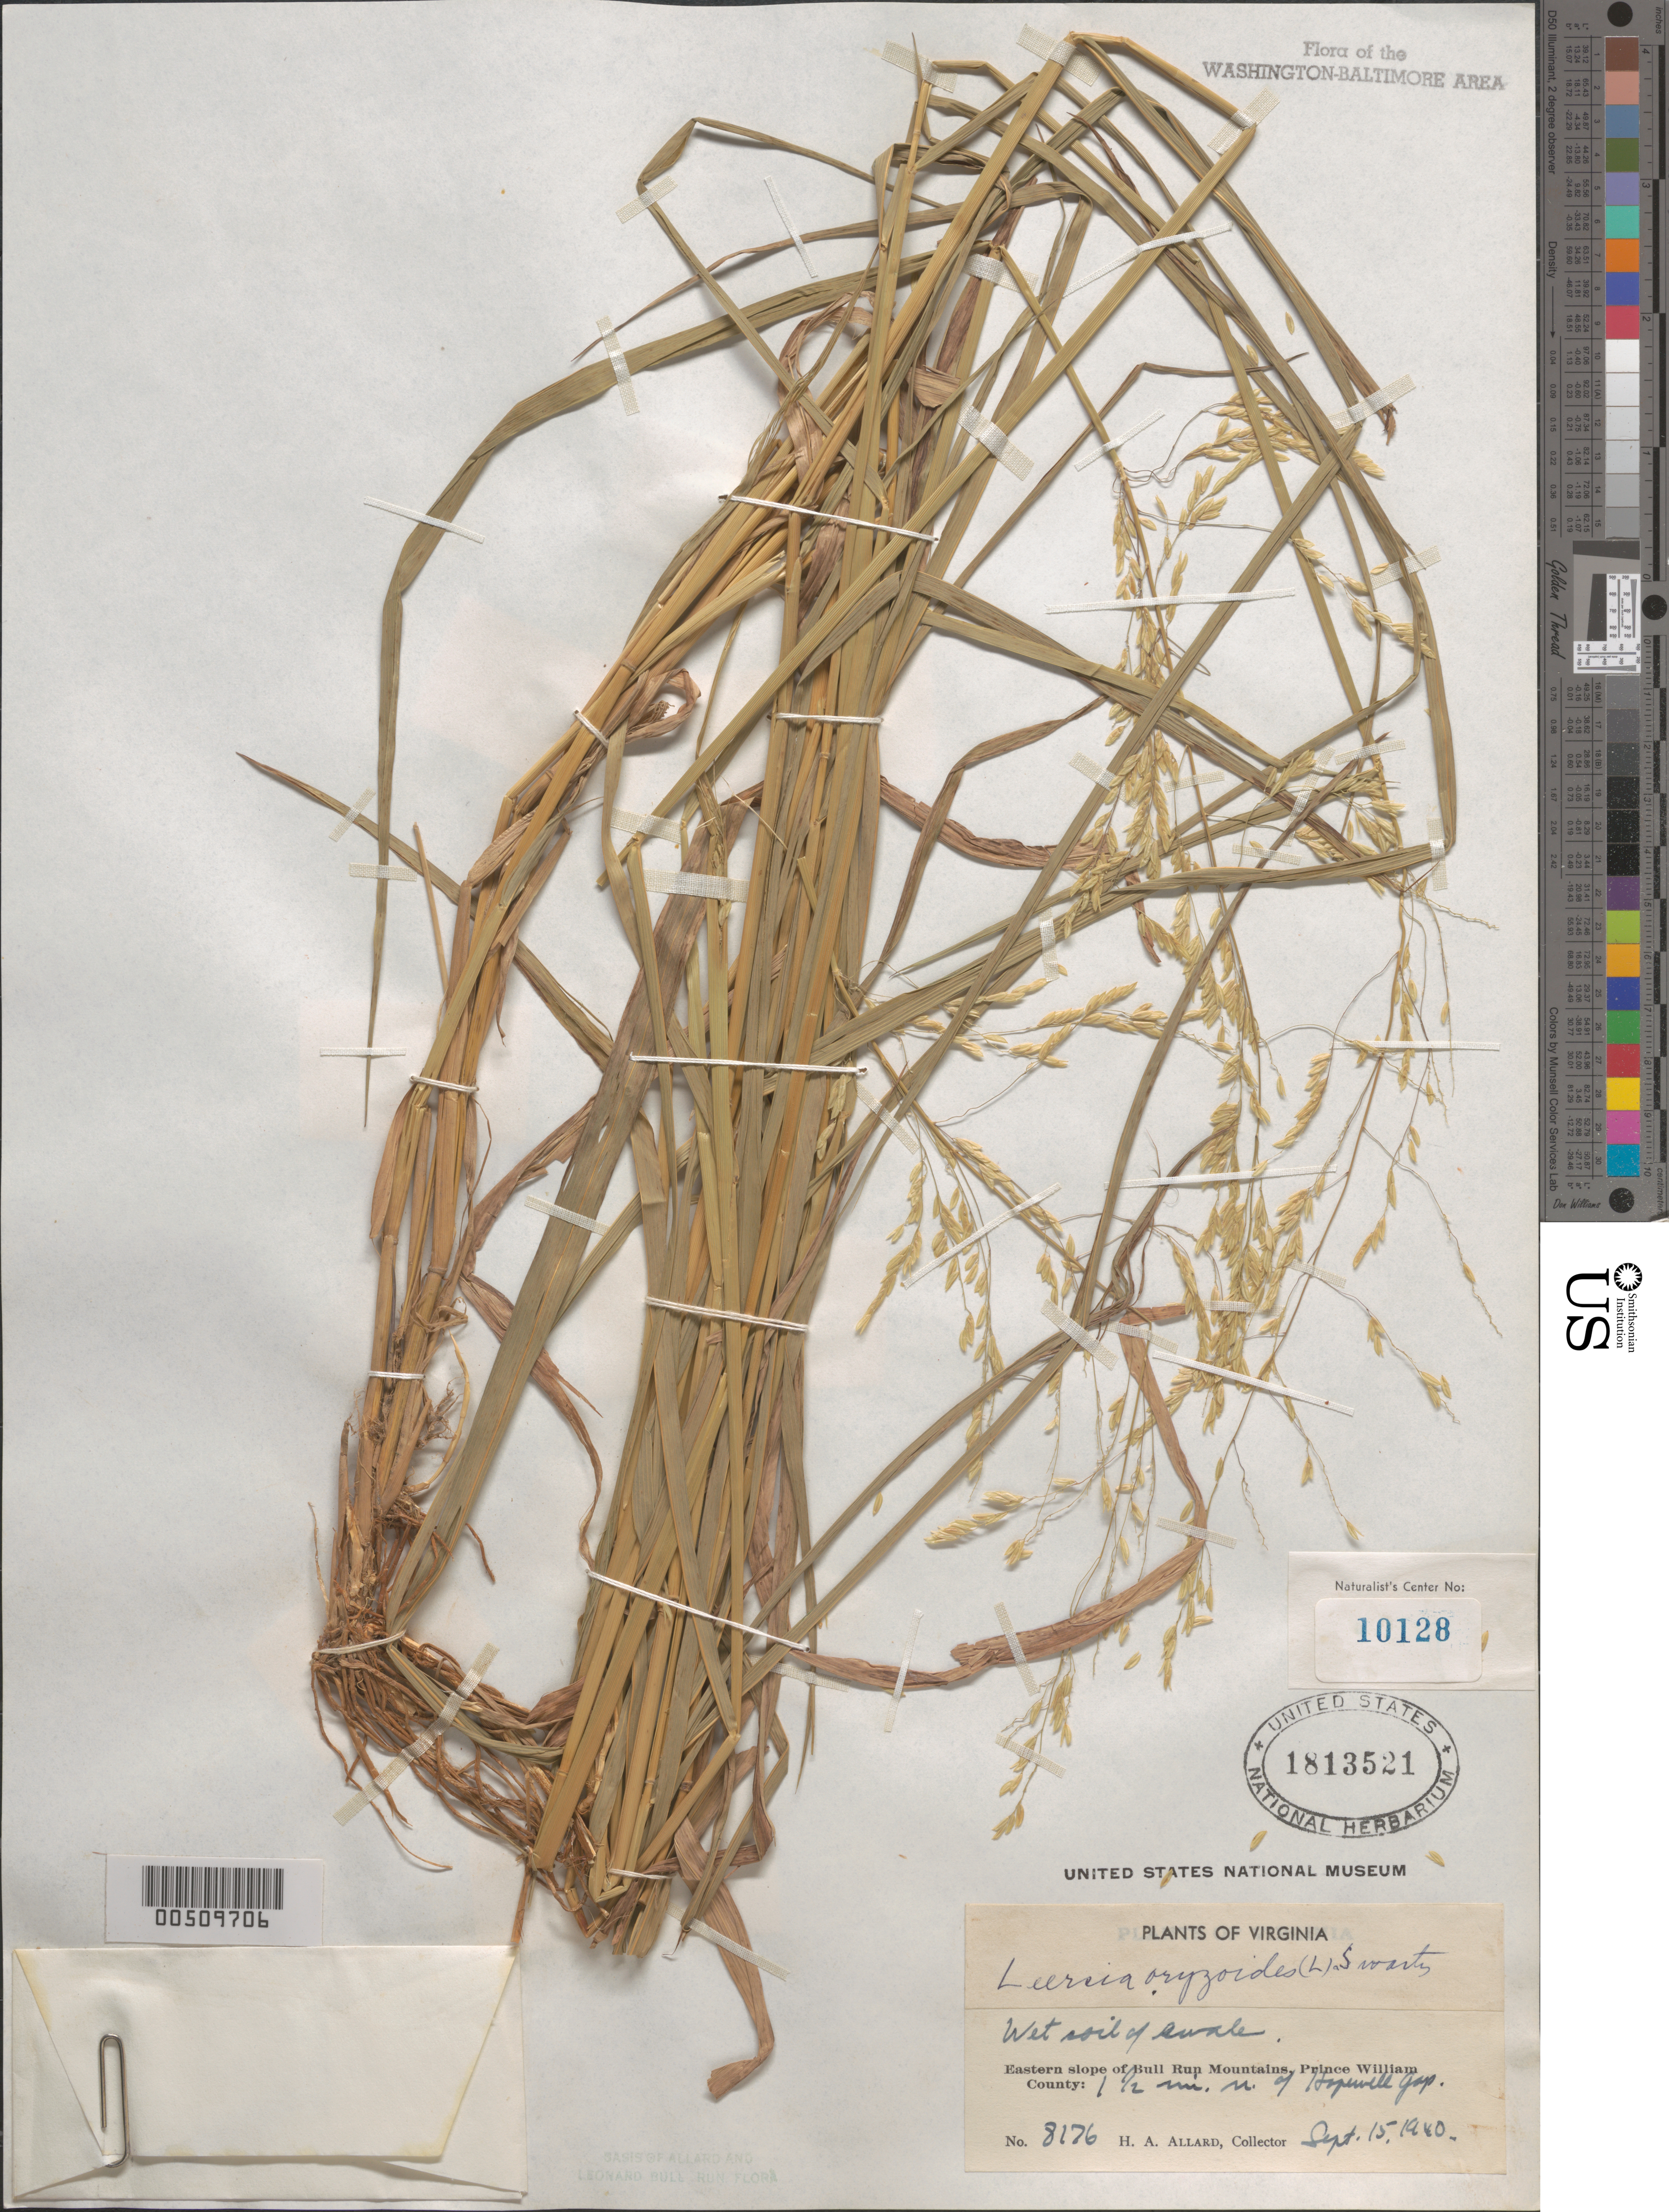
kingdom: Plantae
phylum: Tracheophyta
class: Liliopsida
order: Poales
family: Poaceae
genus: Leersia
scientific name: Leersia oryzoides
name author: (L.) Sw.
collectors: H. A. Allard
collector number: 8176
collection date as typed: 15 Sep 1940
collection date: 1940-09-15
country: United States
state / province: Virginia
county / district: Prince William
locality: Bull Run Mts., 1.5 Mi N of Hopewell Gap Bull Run Mts.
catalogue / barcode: US 1813521